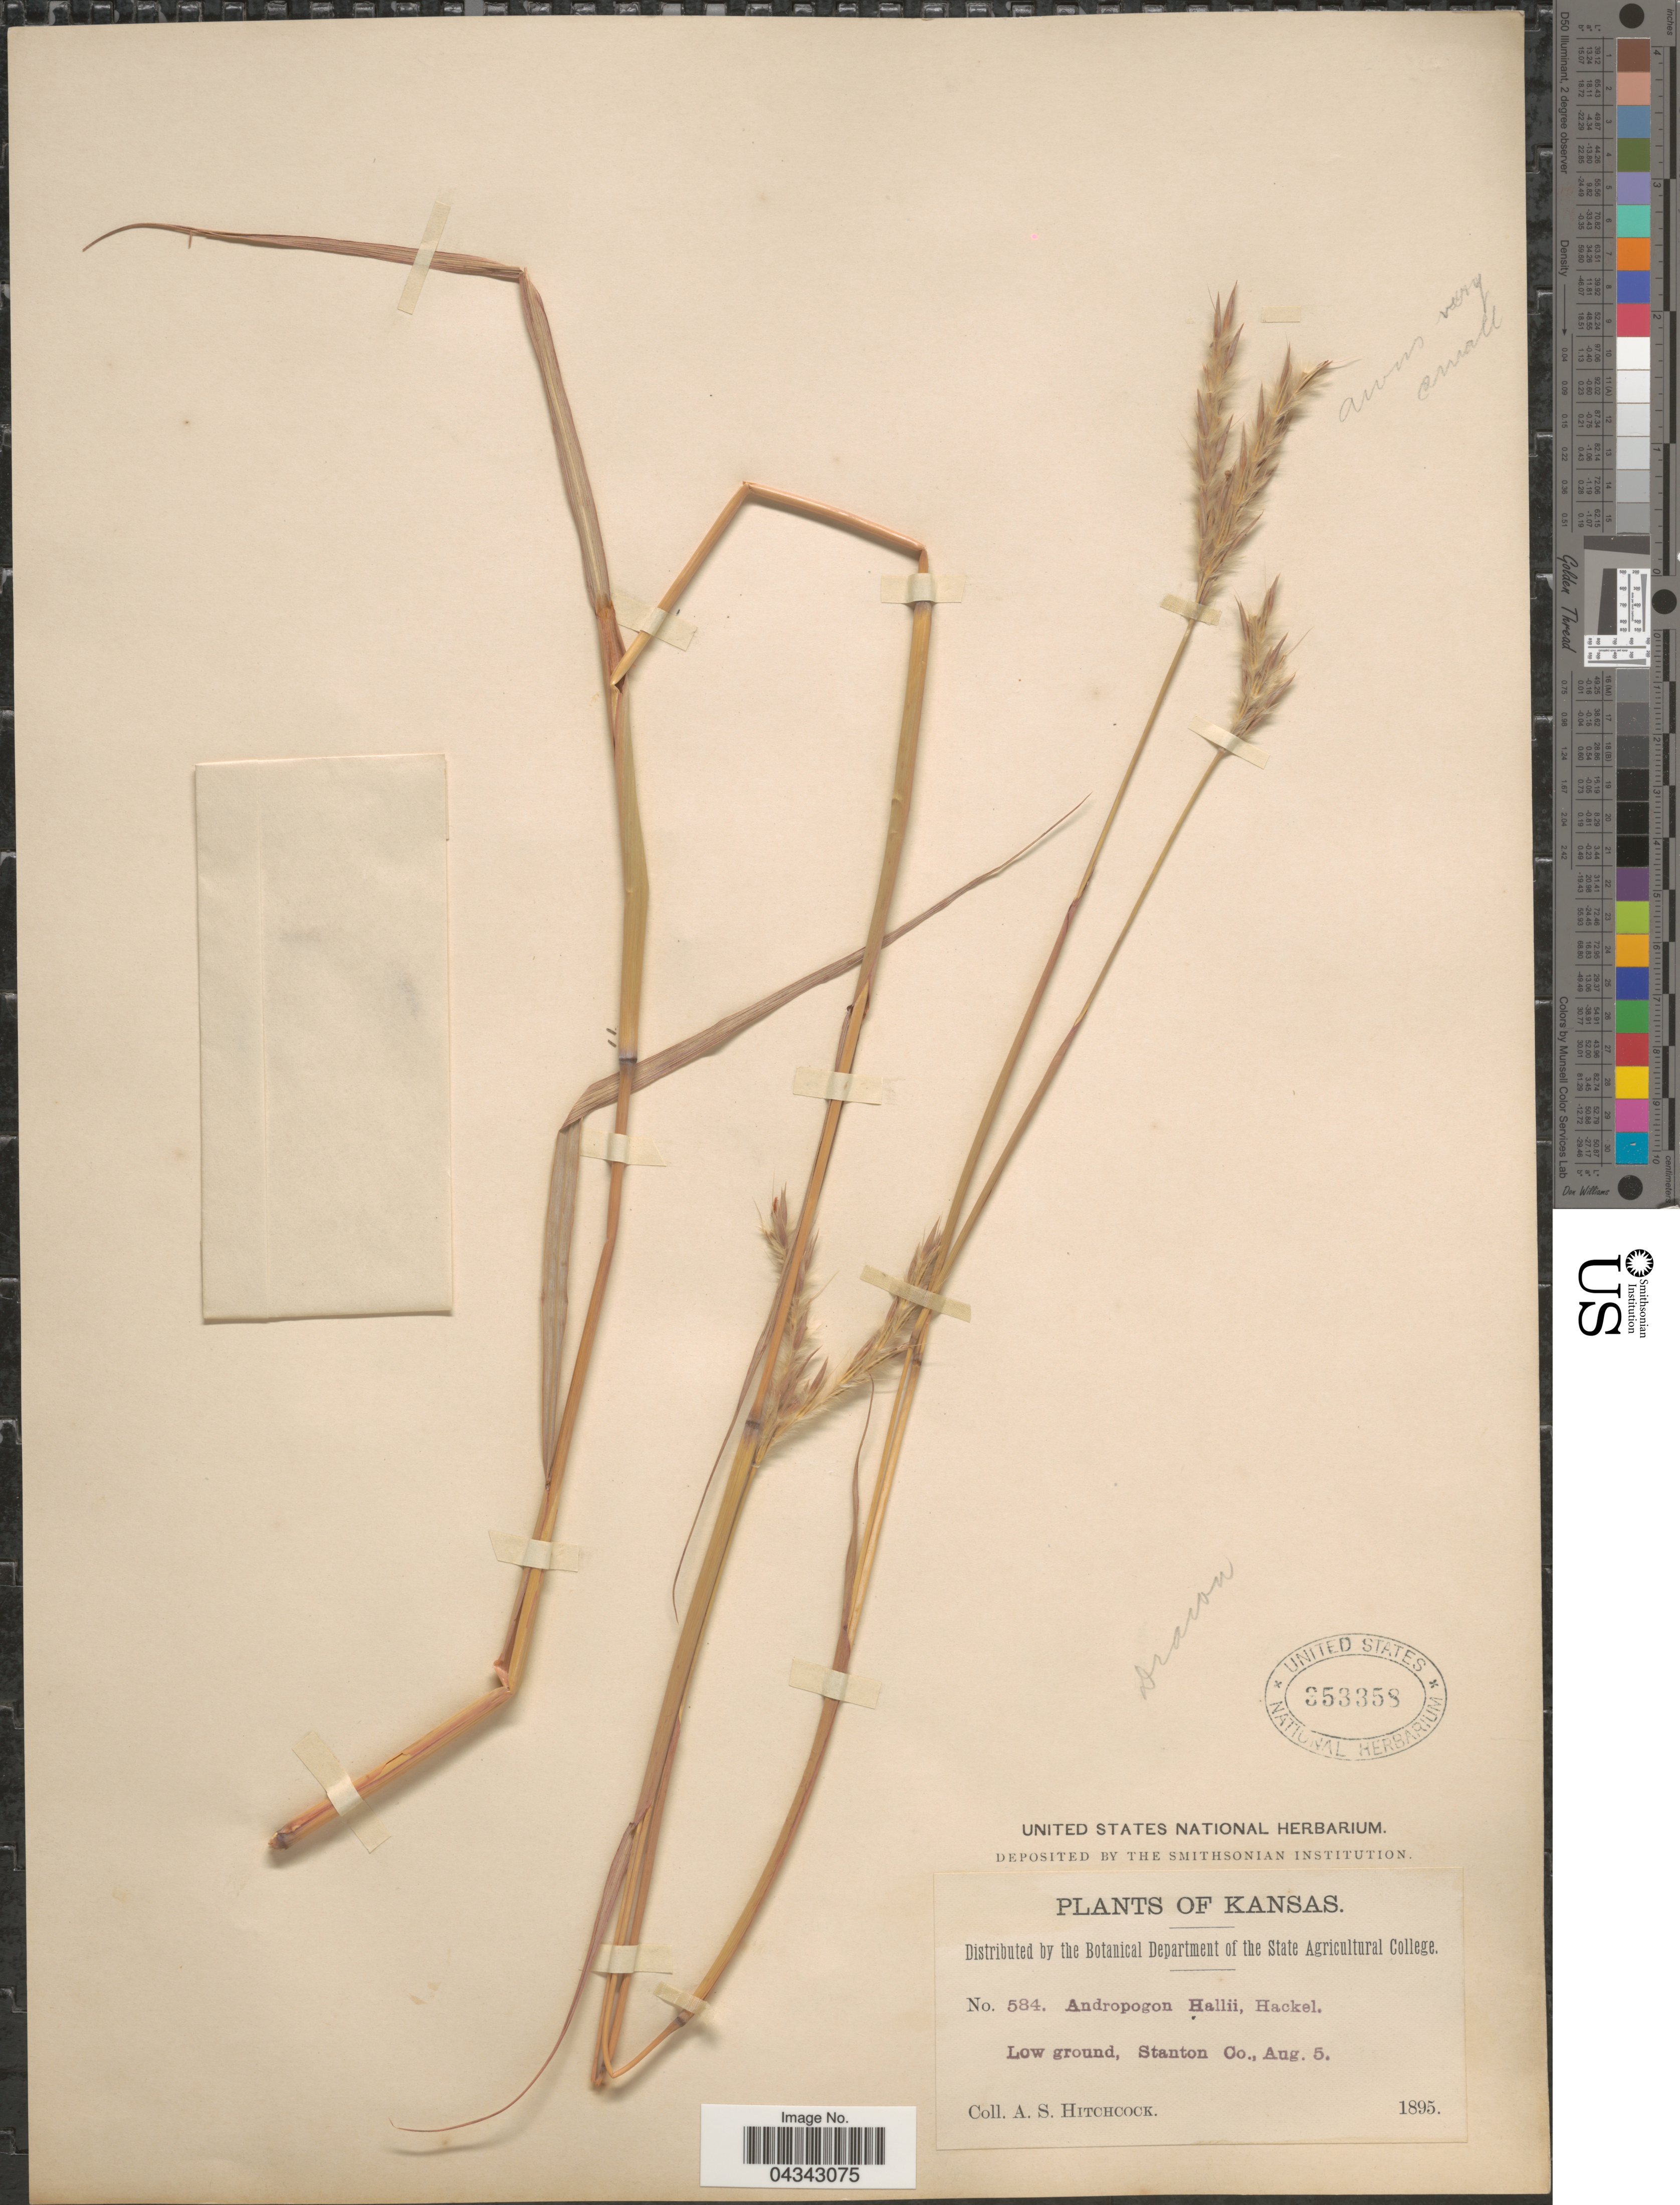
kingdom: Plantae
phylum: Tracheophyta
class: Liliopsida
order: Poales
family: Poaceae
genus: Andropogon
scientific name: Andropogon gerardii subsp. hallii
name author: (Hack.) Wipff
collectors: A. S. Hitchcock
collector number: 584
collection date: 1895-08-05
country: United States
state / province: Kansas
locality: Low ground, Stanton Co.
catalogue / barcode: US 353358